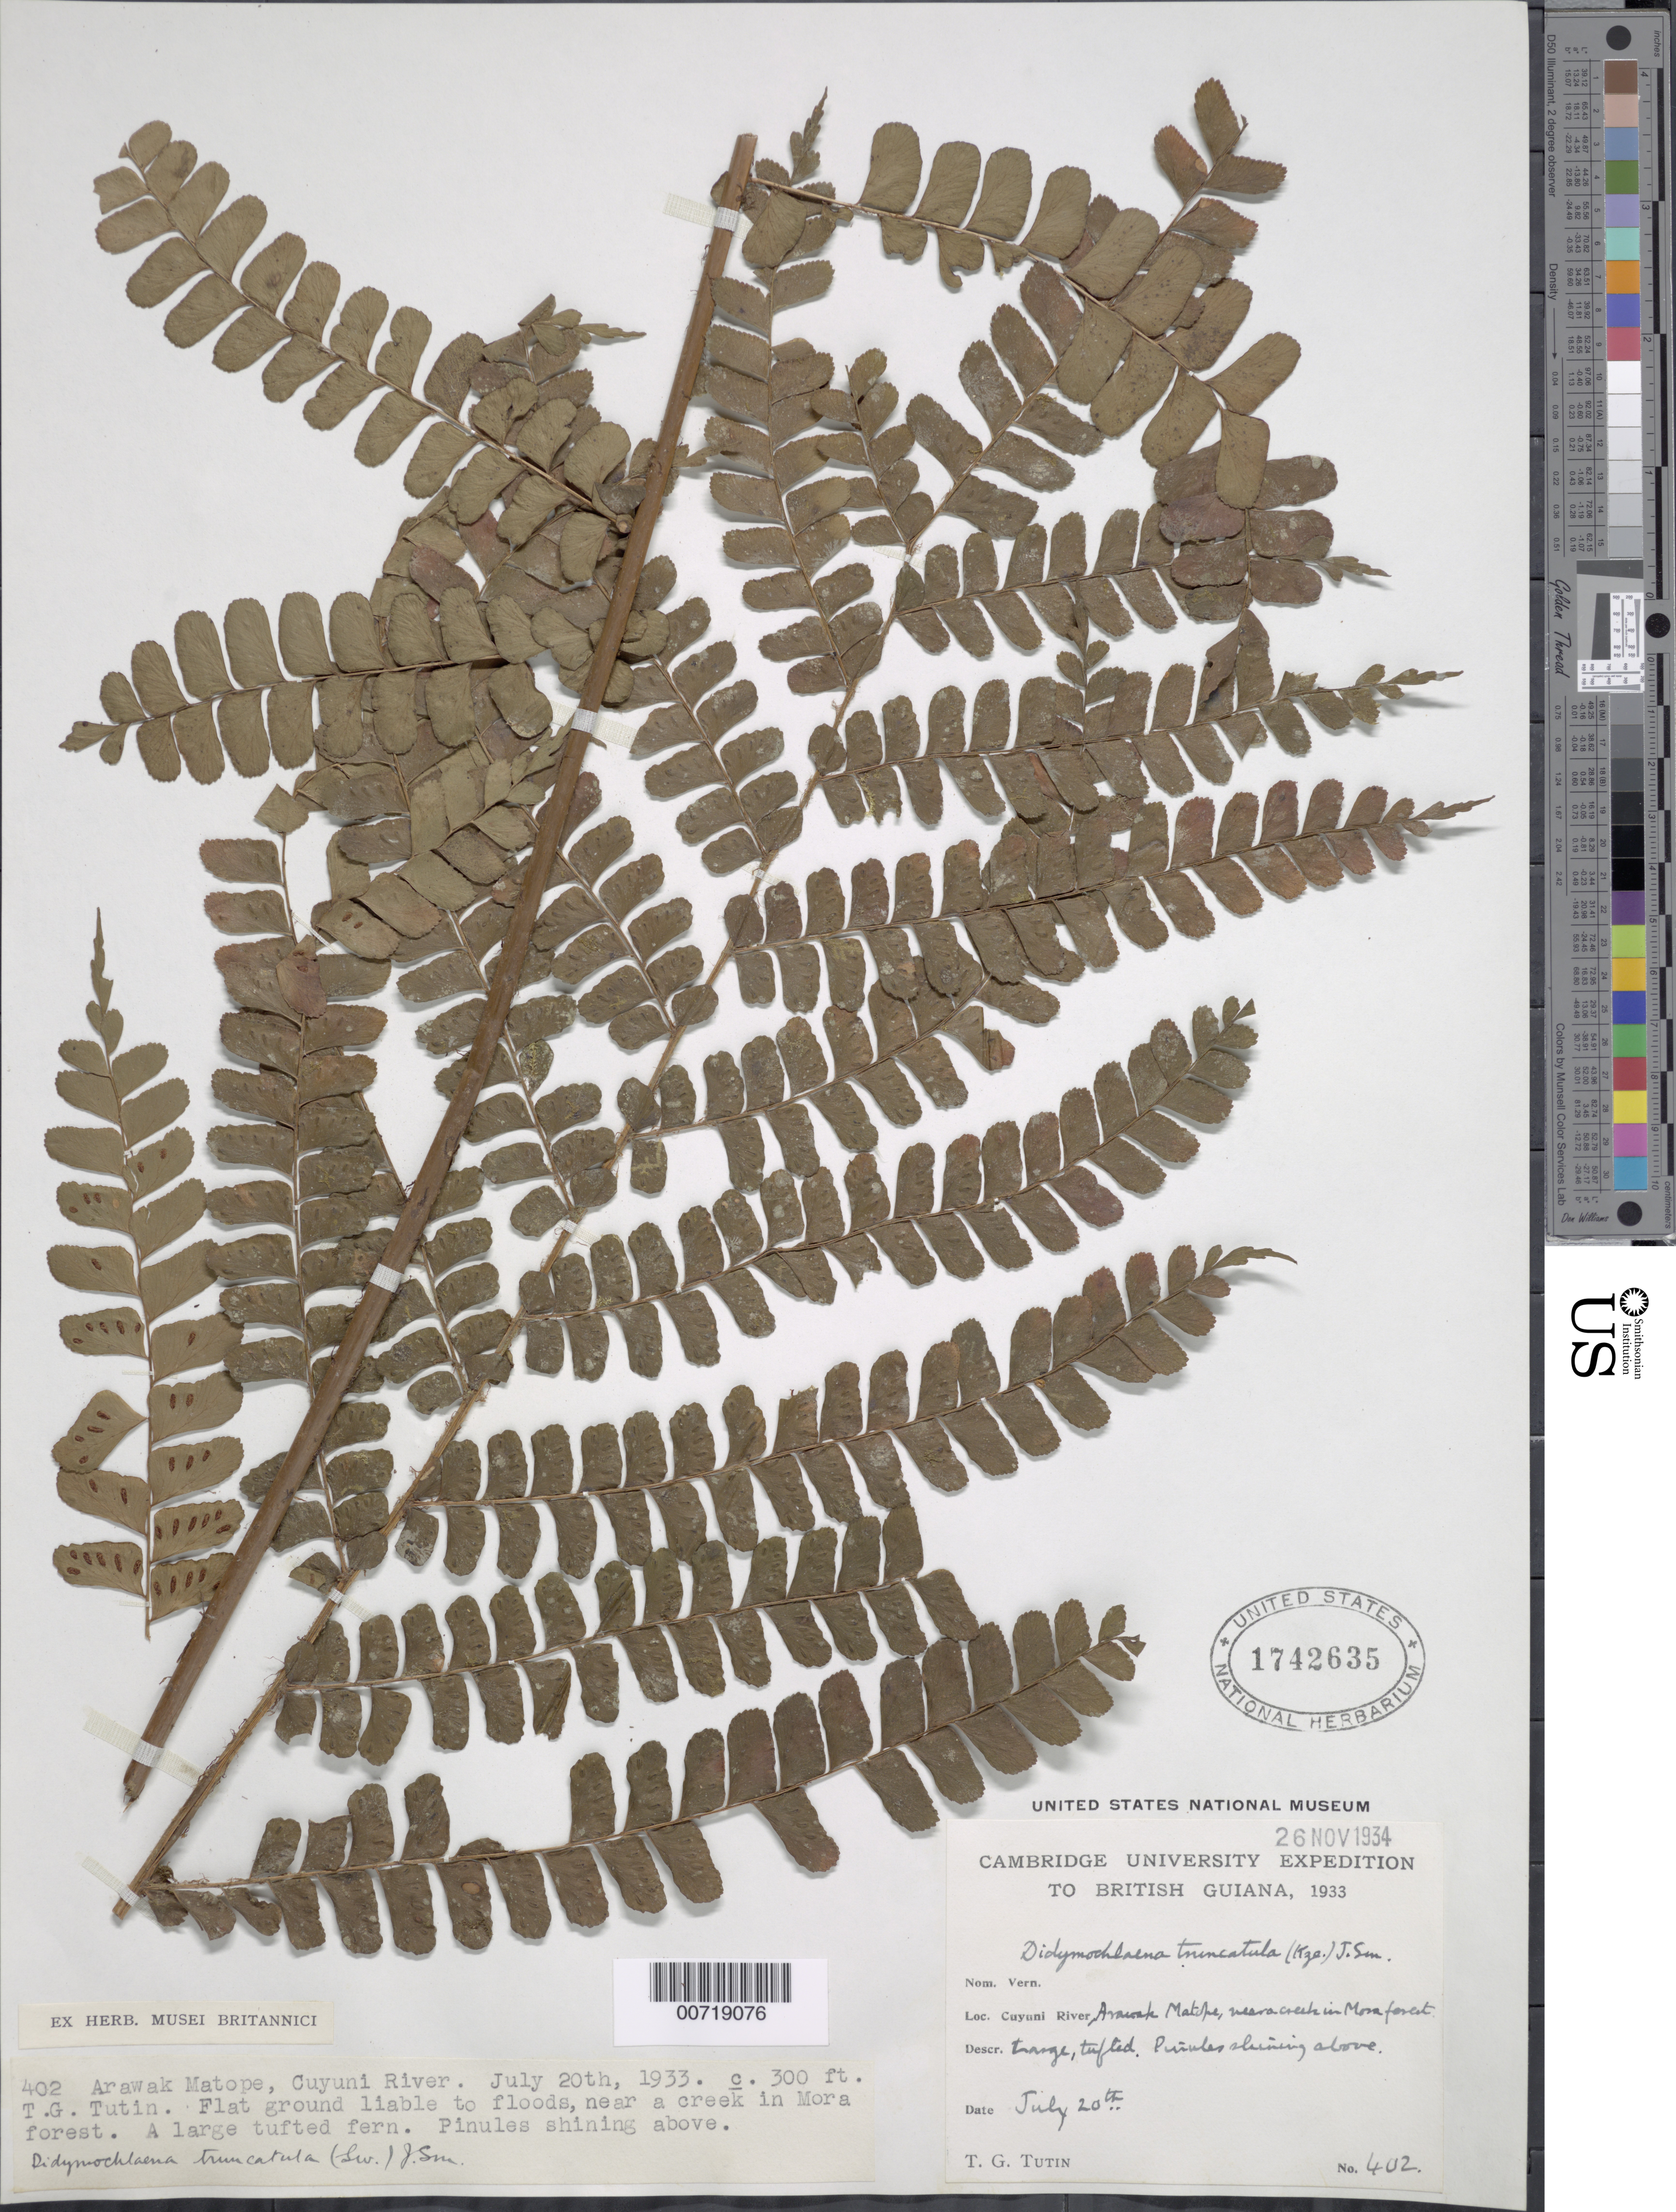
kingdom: Plantae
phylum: Tracheophyta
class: Polypodiopsida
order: Polypodiales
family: Didymochlaenaceae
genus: Didymochlaena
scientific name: Didymochlaena truncatula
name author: (Sw.) J. Sm.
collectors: T. G. Tutin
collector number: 402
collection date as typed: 20-Jul-33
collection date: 1933-07-20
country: Guyana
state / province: Cuyuni-Mazaruni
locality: Arawak Matope, Cuyuni R.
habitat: Flat ground liable to floods, near creek in Mora forest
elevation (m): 91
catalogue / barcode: US 1742635